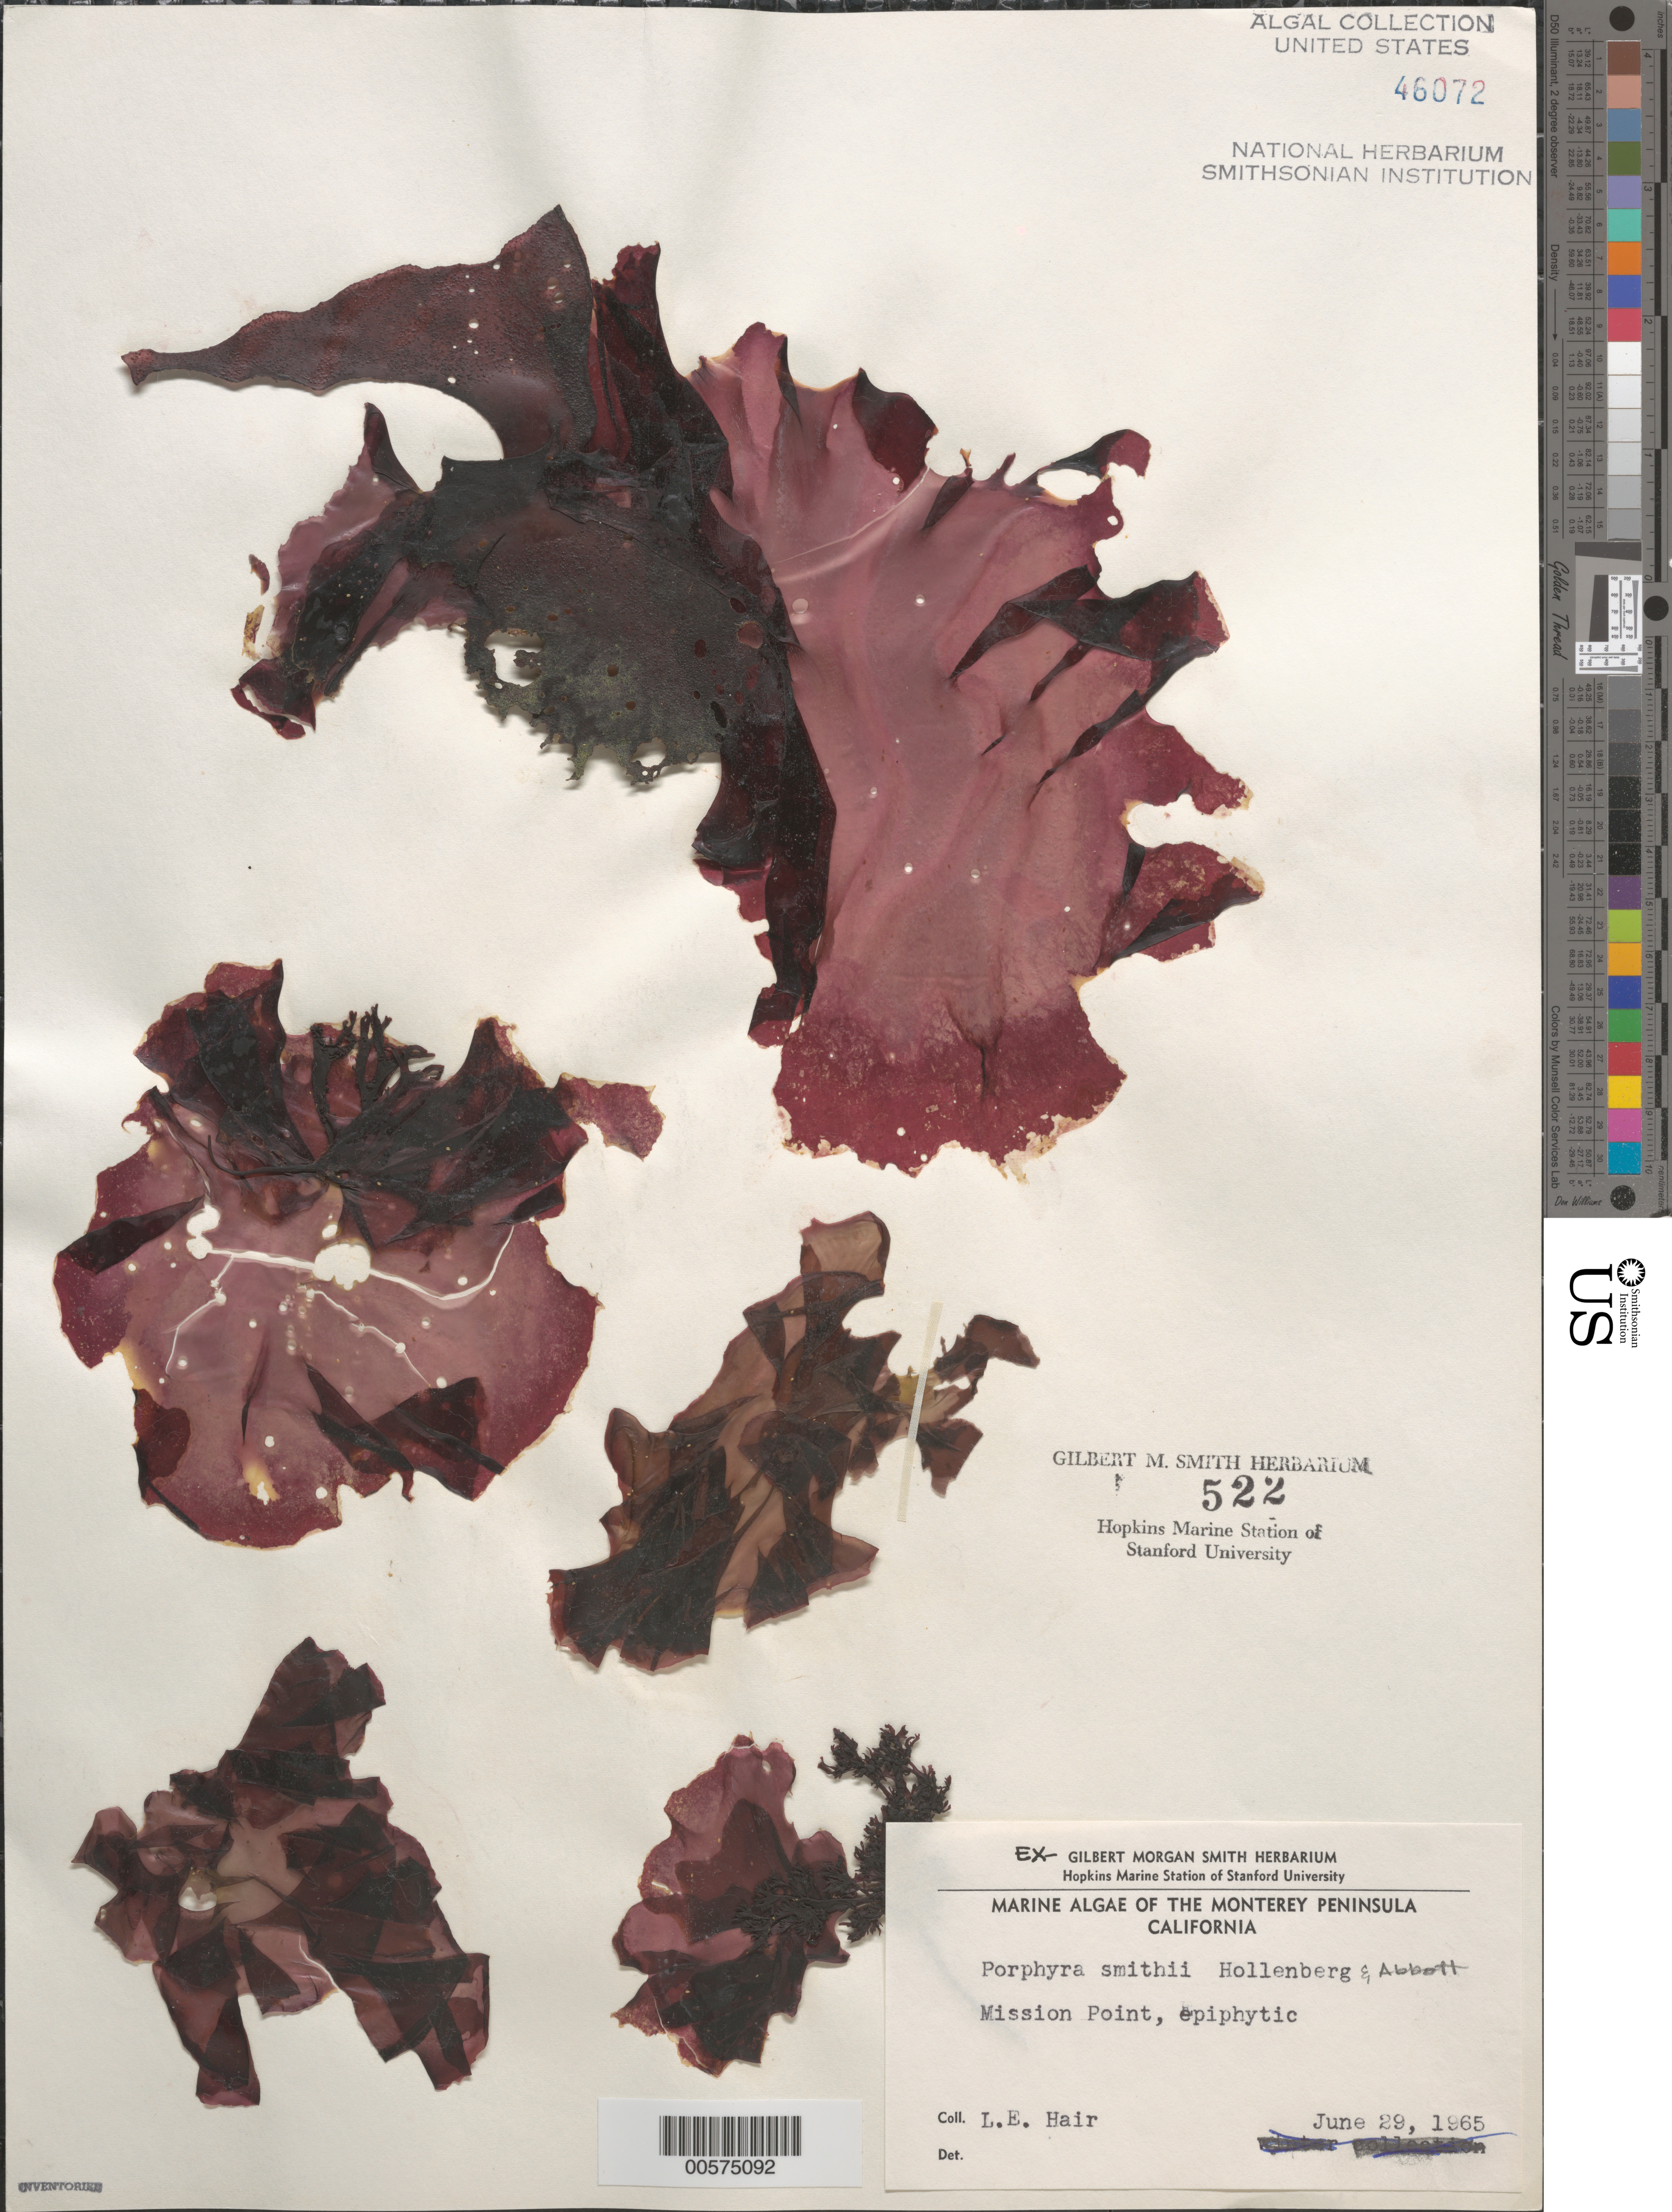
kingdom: Plantae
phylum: Rhodophyta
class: Bangiophyceae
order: Bangiales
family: Bangiaceae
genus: Pyropia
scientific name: Pyropia smithii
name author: (Hollenb. & I.A. Abbott) S.C. Lindstrom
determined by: Algae name updating Project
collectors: L. Hair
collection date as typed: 29 Jun 1965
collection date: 1965-06-29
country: United States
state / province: California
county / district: Monterey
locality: Mission Point, Monterey Peninsula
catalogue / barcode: US 46072